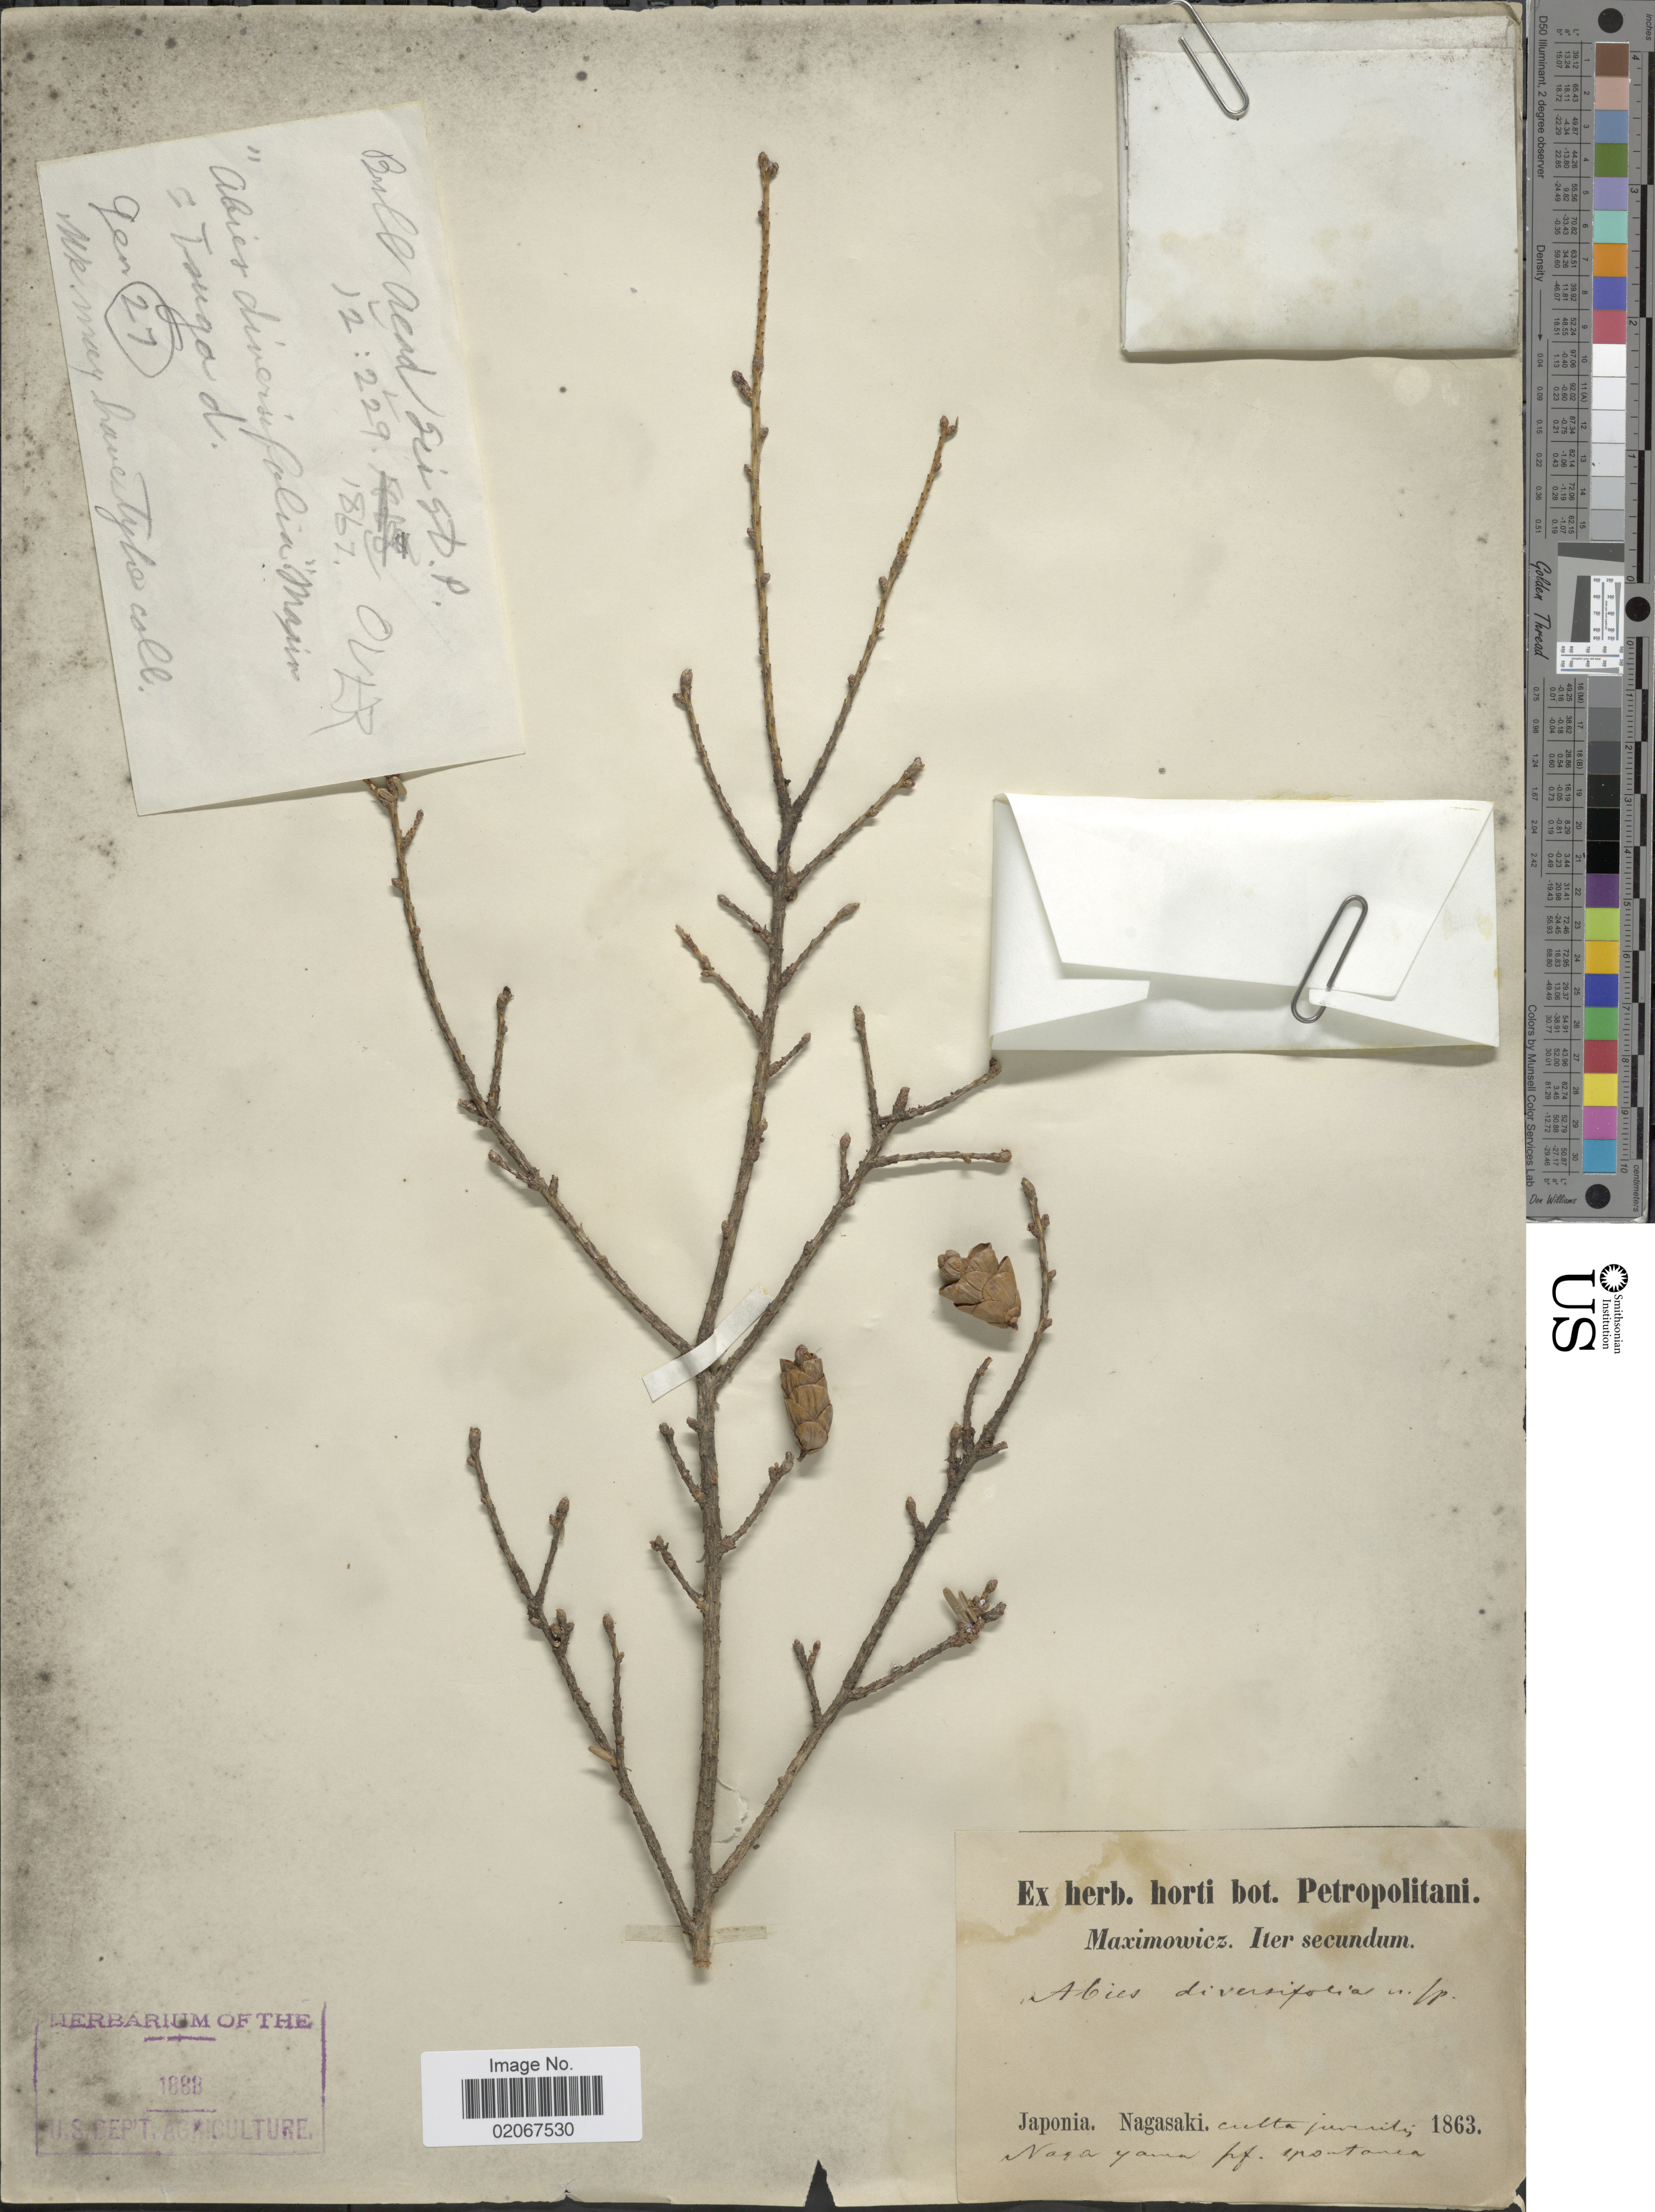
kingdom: Plantae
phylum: Tracheophyta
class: Pinopsida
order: Pinales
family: Pinaceae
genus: Tsuga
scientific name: Tsuga diversifolia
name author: (Maxim.) Mast.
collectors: Maximowicz, --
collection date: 1863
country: Japan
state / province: Nagasaki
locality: Japonia. Nagasaki, Naga Yama.